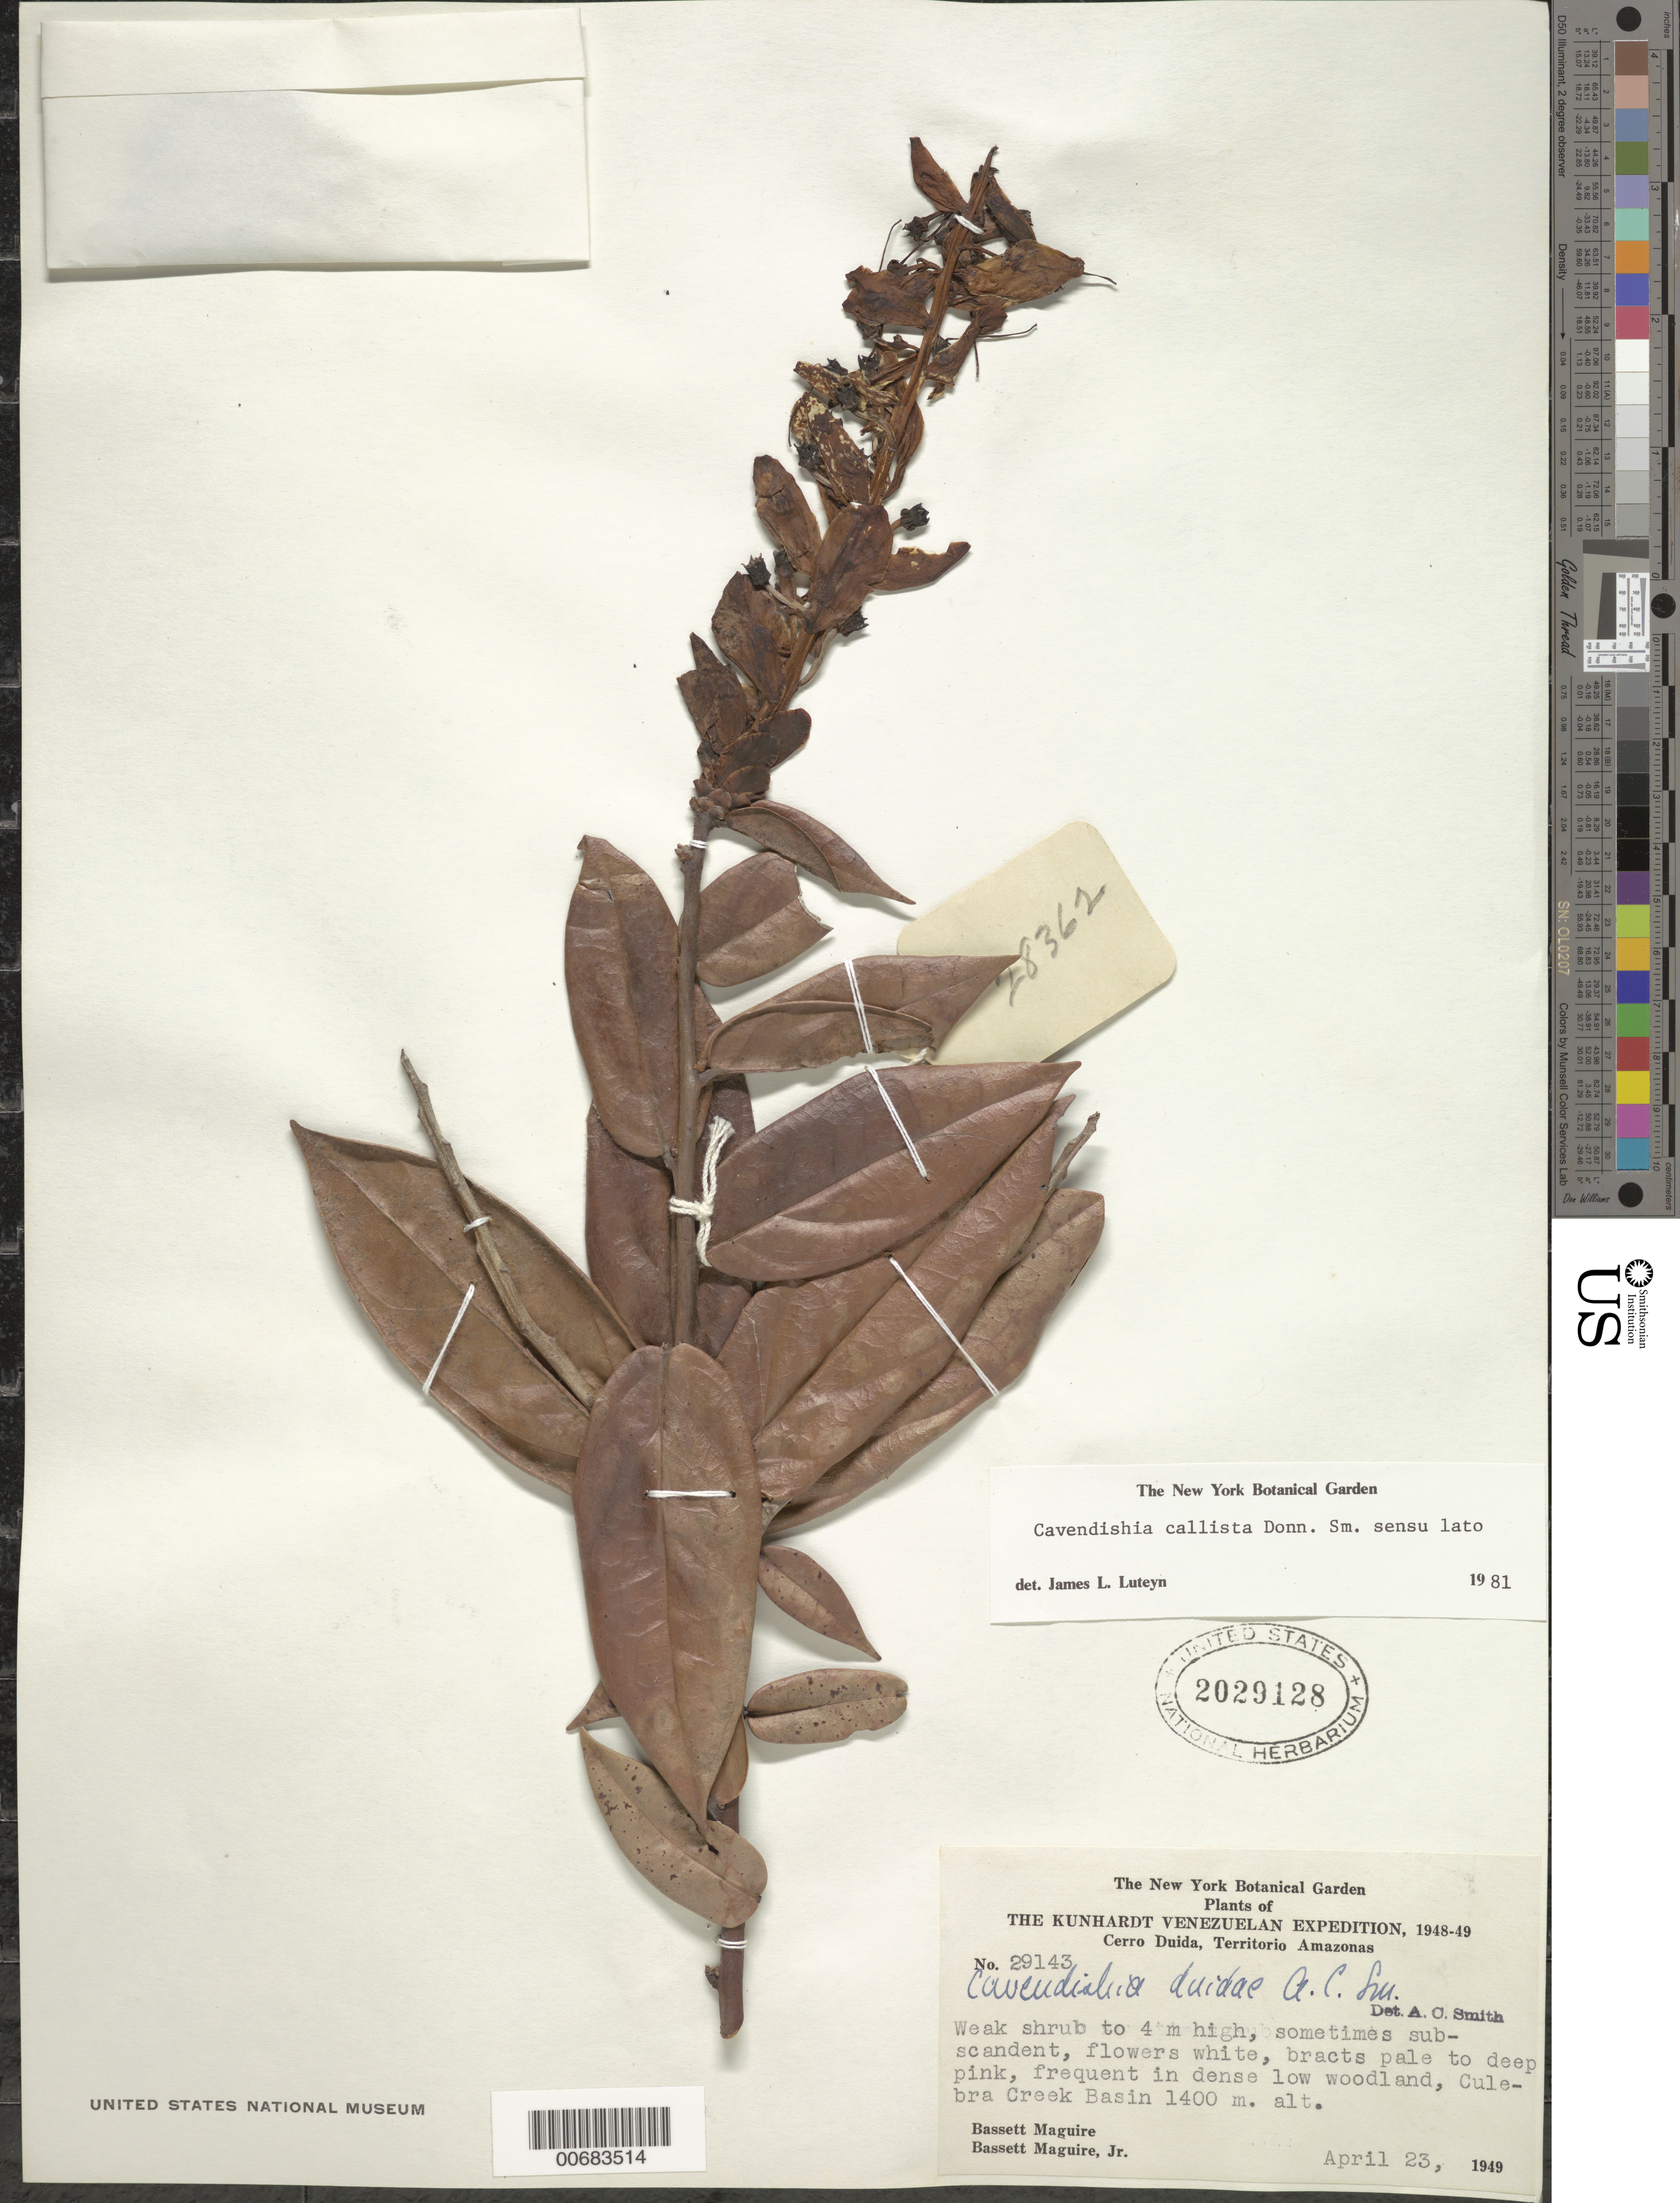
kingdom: Plantae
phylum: Tracheophyta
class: Magnoliopsida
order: Ericales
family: Ericaceae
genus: Cavendishia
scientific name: Cavendishia callista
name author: Donn. Sm.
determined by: Luteyn, J. L.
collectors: B. Maguire & B. Maguire Jr.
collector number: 29143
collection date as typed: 23-Apr-49 to 24-Apr-49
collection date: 1949-04-23/1949-04-24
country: Venezuela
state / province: Amazonas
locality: Cerro Duida, Culebra Creek Basin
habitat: Dense low woodland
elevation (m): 1400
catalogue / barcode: US 2029128